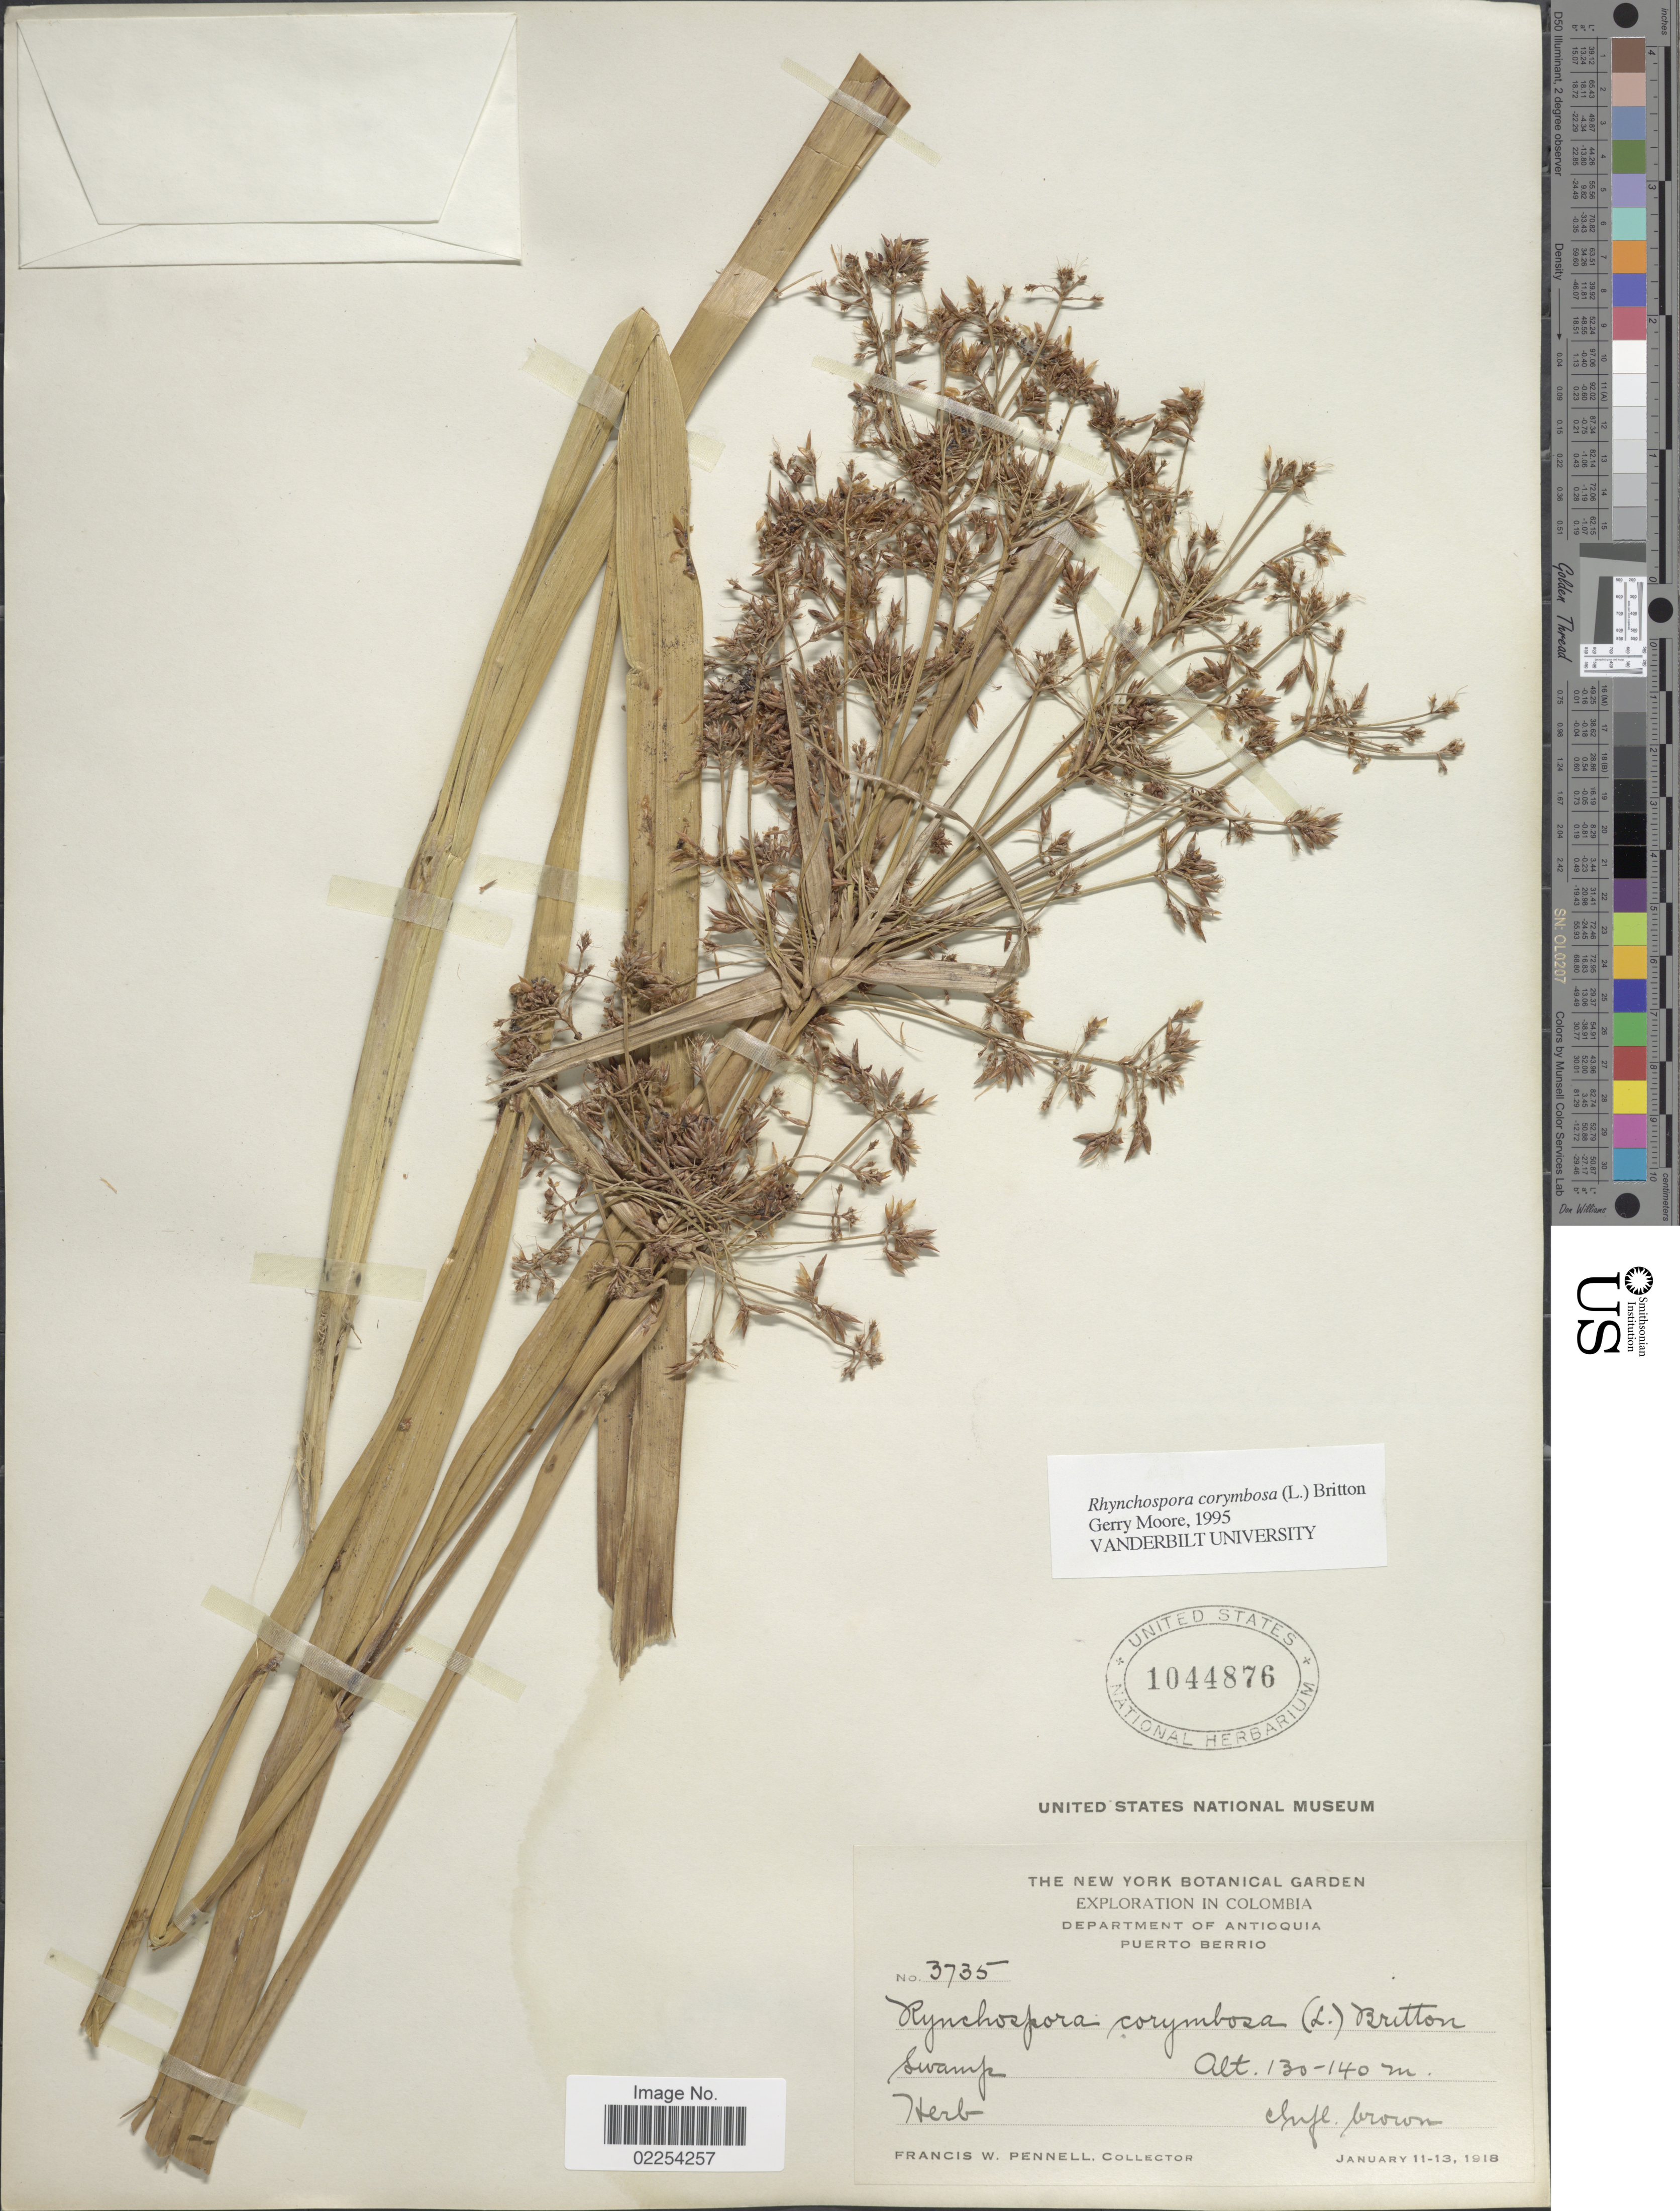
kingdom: Plantae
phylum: Tracheophyta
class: Liliopsida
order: Poales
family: Cyperaceae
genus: Rhynchospora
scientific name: Rhynchospora corymbosa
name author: (L.) Britton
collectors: F. W. Pennell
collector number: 3735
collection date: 1918-01-11/1918-01-13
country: Colombia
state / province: Antioquia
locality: Department of Antioqguia, Puerto Berrio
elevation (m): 130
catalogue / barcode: US 1044876